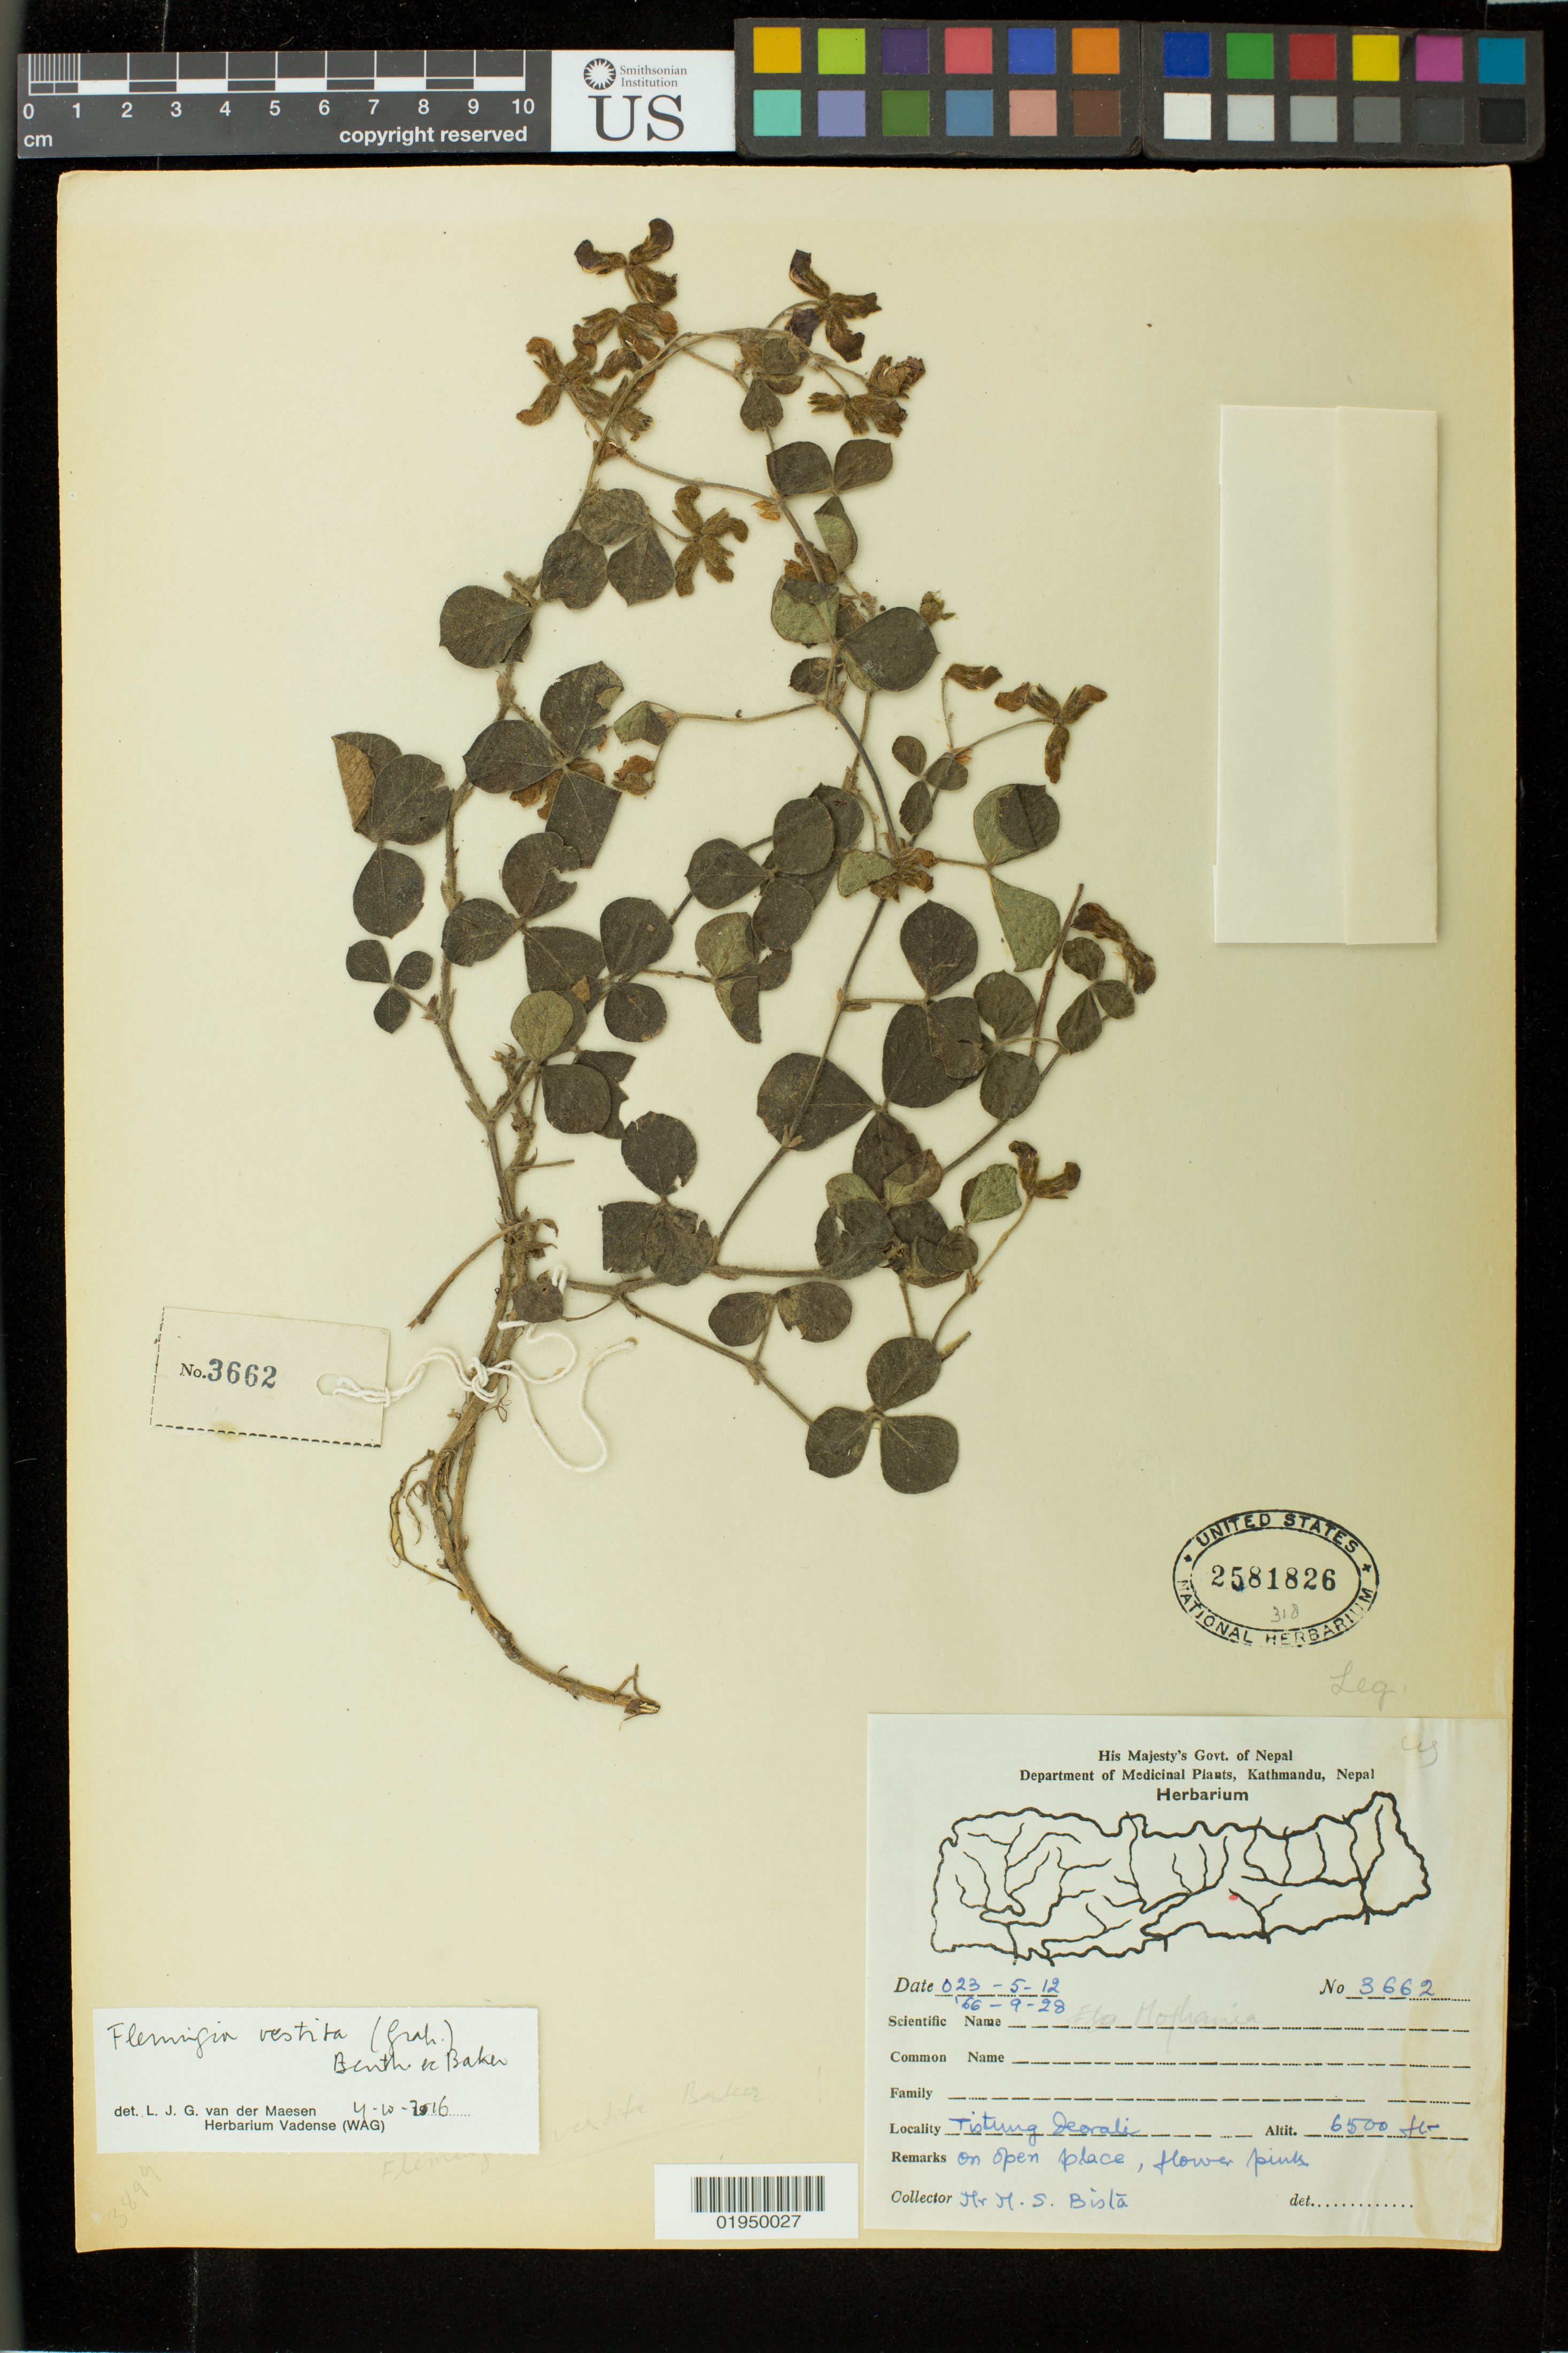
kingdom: Plantae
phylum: Tracheophyta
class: Magnoliopsida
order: Fabales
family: Fabaceae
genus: Flemingia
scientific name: Flemingia vestita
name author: Baker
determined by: Van Der Maesen, L. J. G., (WAG), Wageningen University (Netherlands)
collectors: M. Bista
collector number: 3662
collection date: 1912-05-23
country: Nepal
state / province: Nārāyanī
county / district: Makawanpur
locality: Tistung Deurali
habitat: On open place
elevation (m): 1981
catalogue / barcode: US 2581826